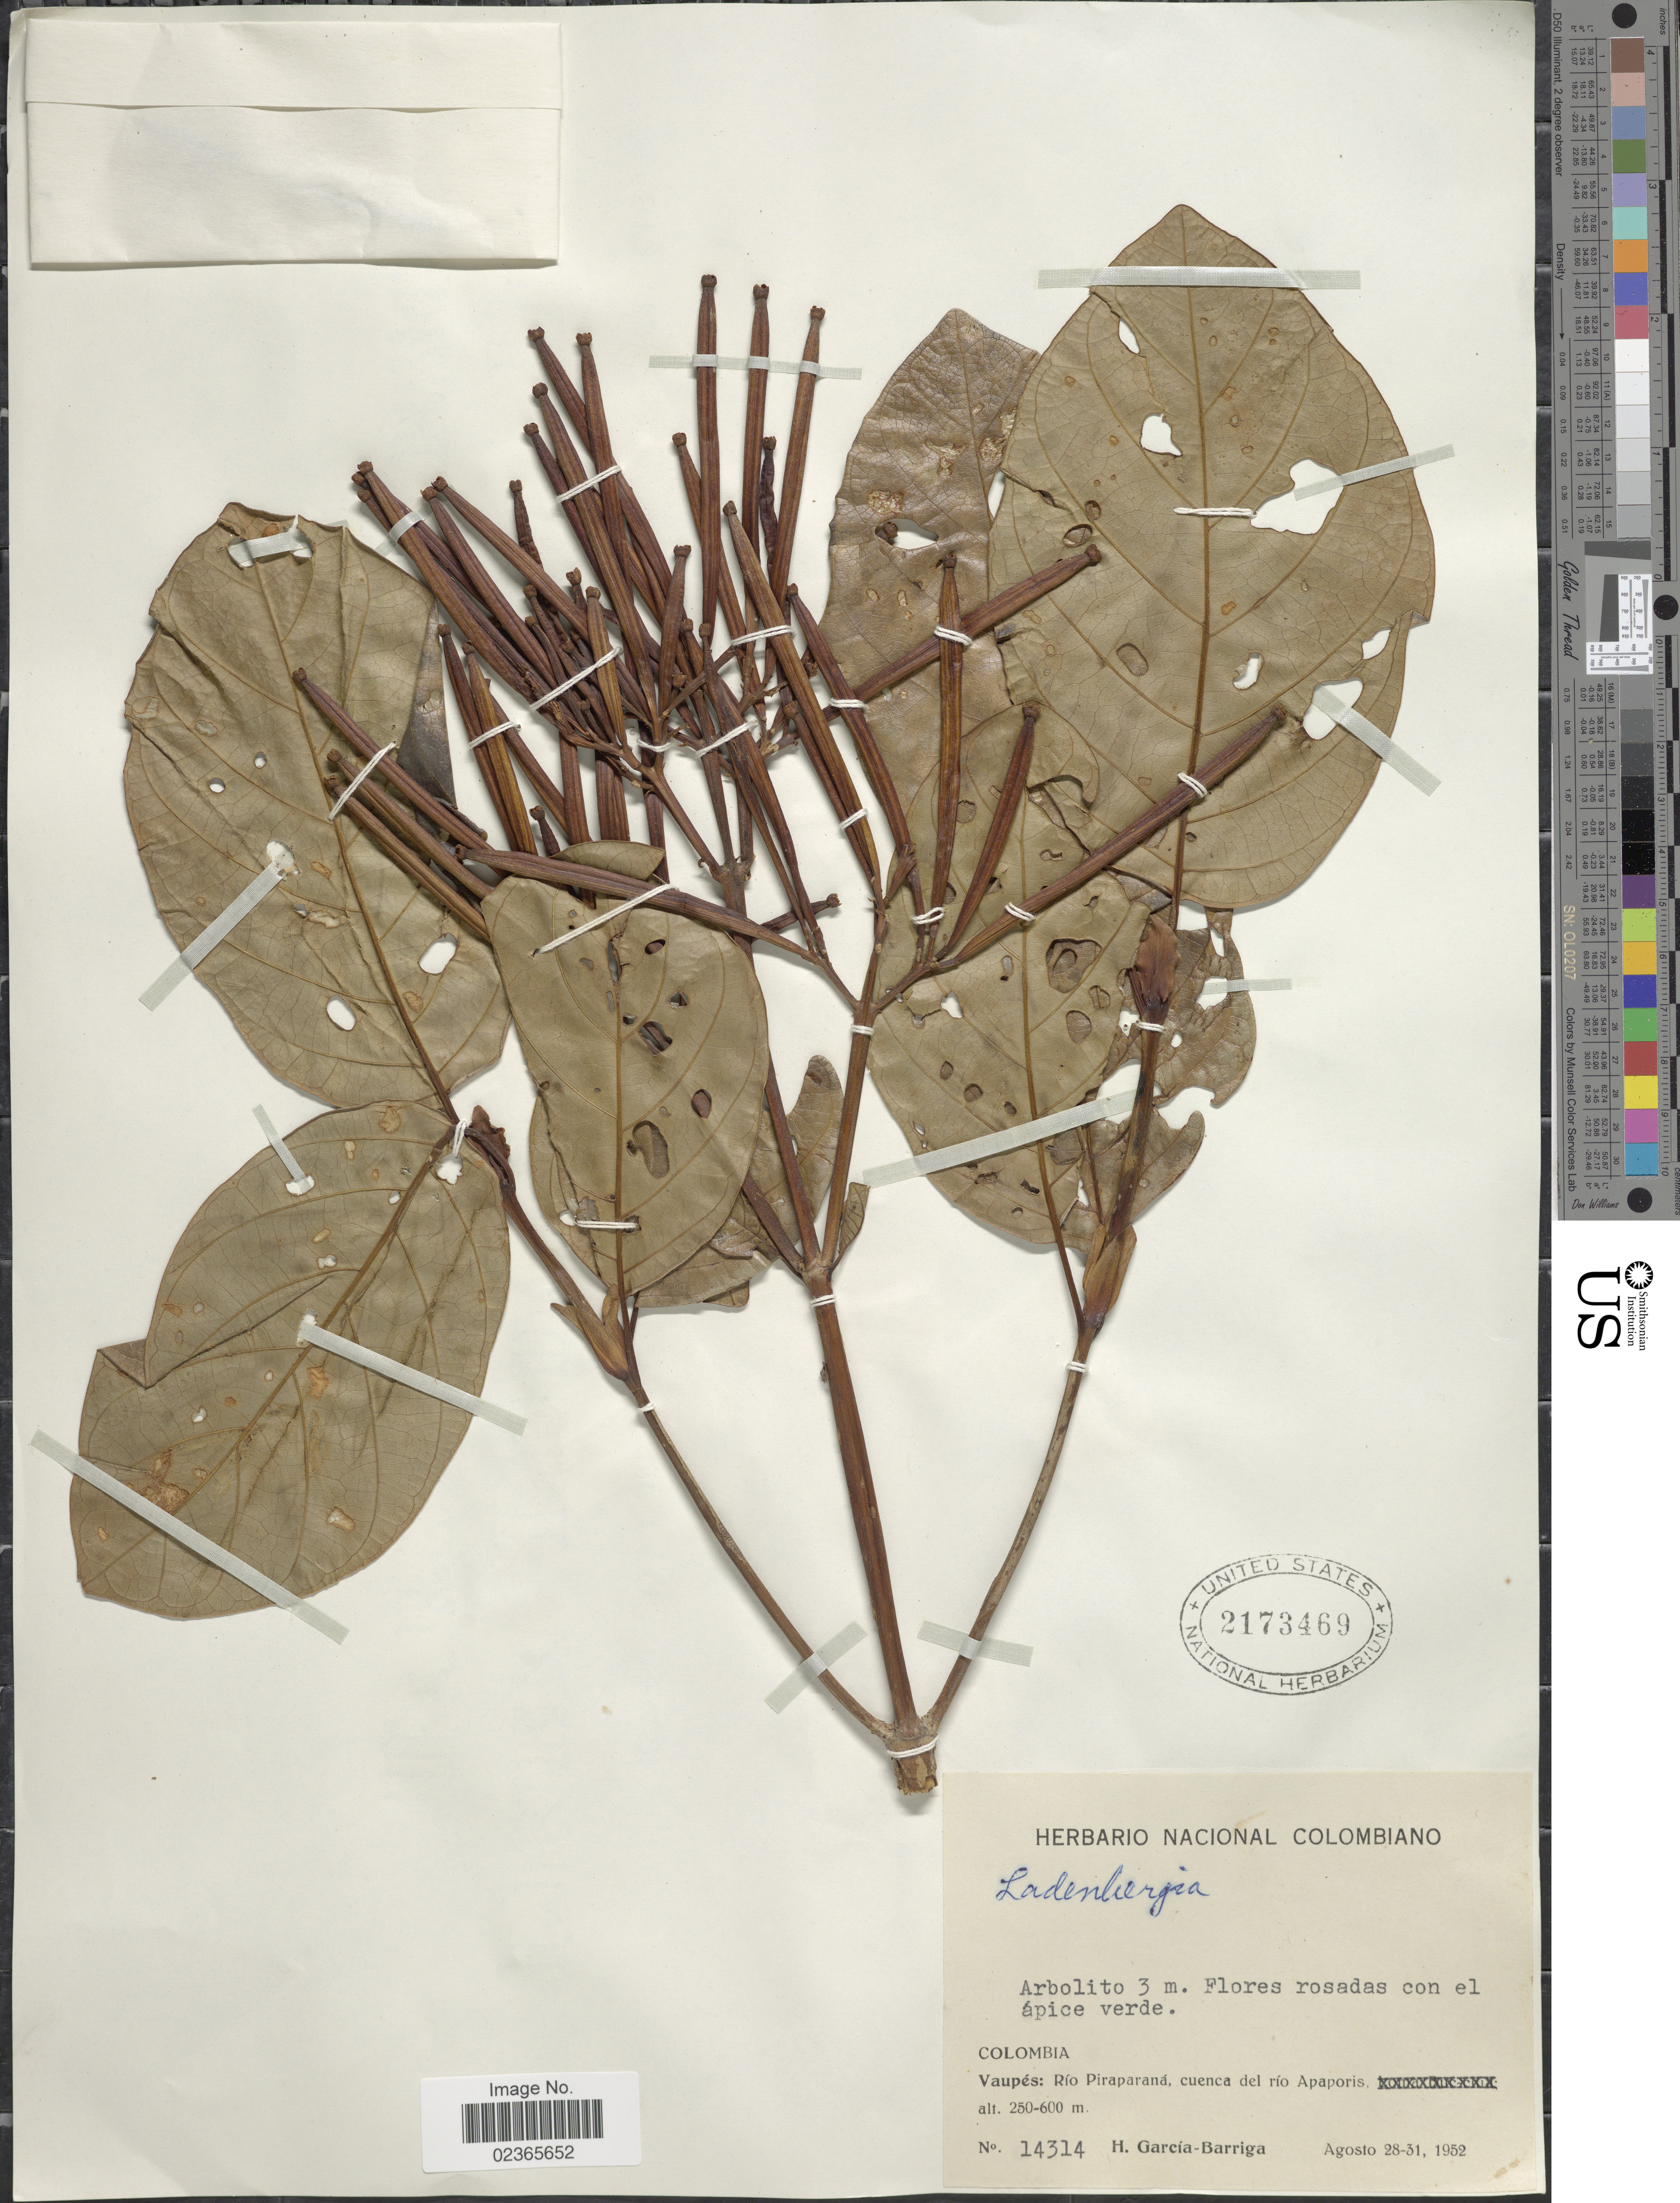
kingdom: Plantae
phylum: Tracheophyta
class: Magnoliopsida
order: Gentianales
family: Rubiaceae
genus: Ladenbergia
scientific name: Ladenbergia sp.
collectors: H. García Barriga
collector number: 14314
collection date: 1952-08-28/1952-08-31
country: Colombia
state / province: Vaupés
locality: Rio Piraparana, cuenca del rio Apaporis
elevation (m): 250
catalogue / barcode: US 2173469